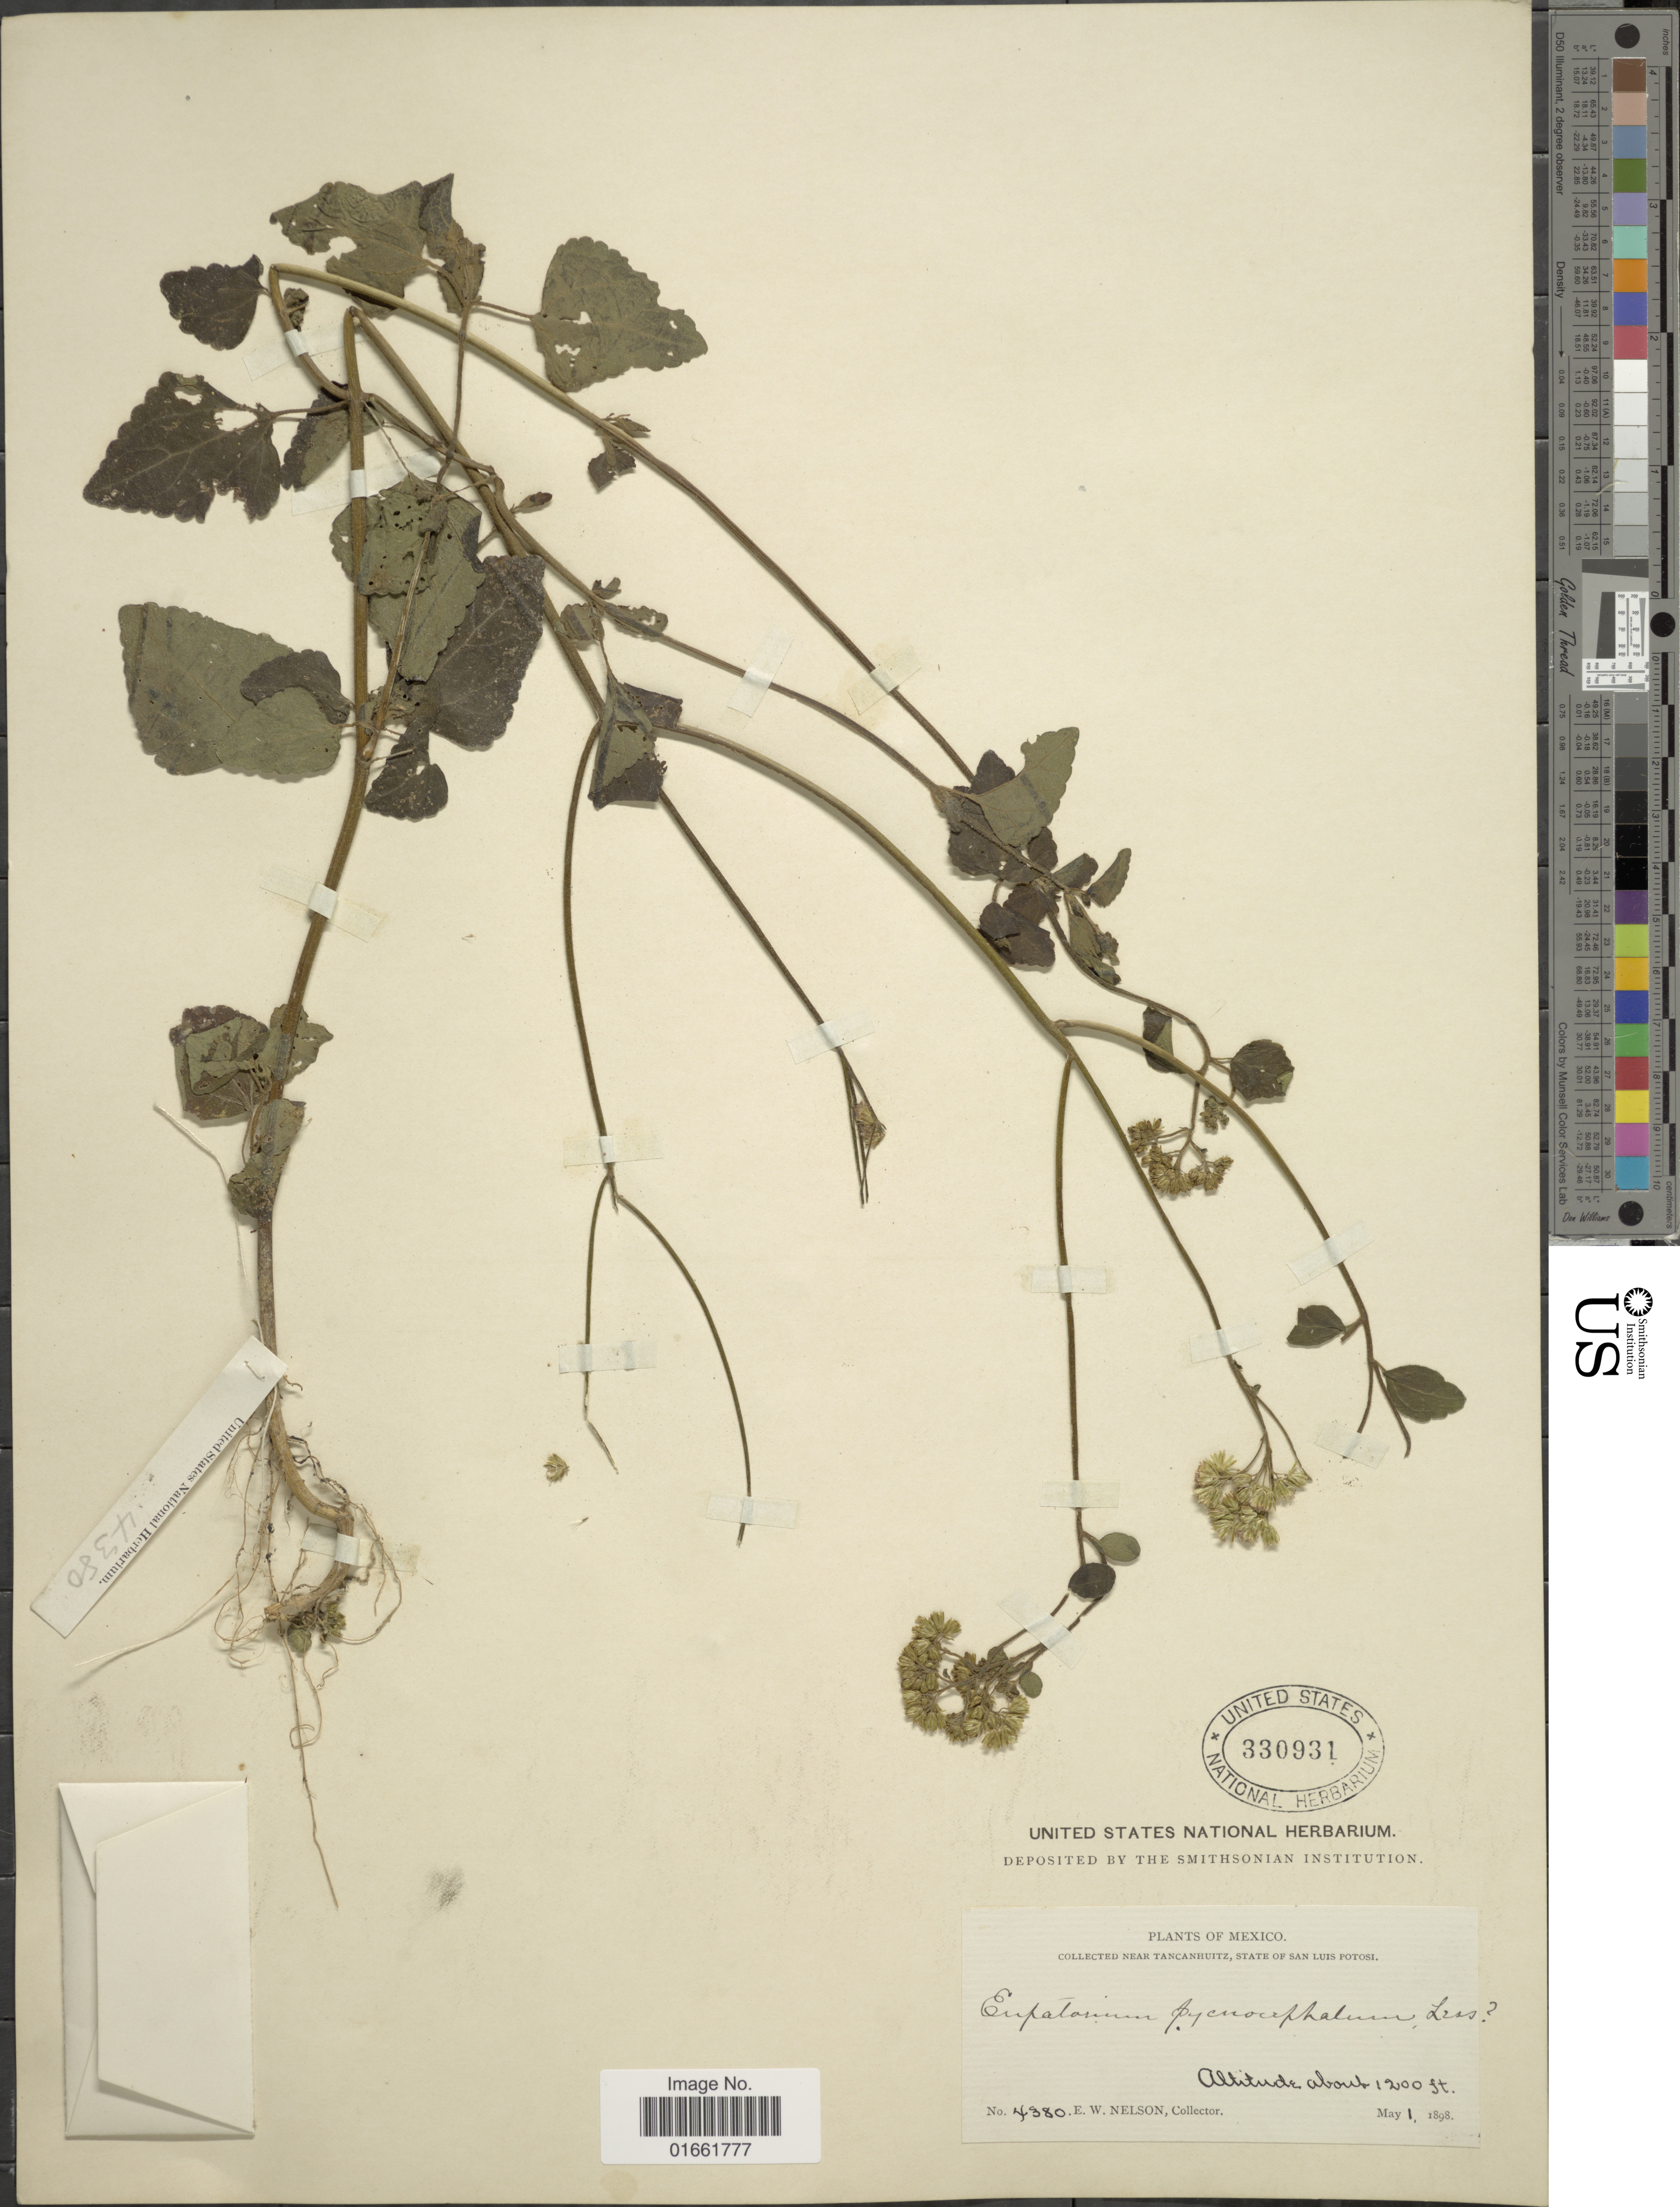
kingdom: Plantae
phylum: Tracheophyta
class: Magnoliopsida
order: Asterales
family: Asteraceae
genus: Fleischmannia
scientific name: Fleischmannia pratensis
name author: (Klatt) R.M. King & H. Rob.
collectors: E. W. Nelson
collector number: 4380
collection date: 1898-05-01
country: Mexico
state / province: San Luis Potosí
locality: Near Tancanhuitz, State of San Luis Potosi. k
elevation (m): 366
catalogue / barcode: US 330931